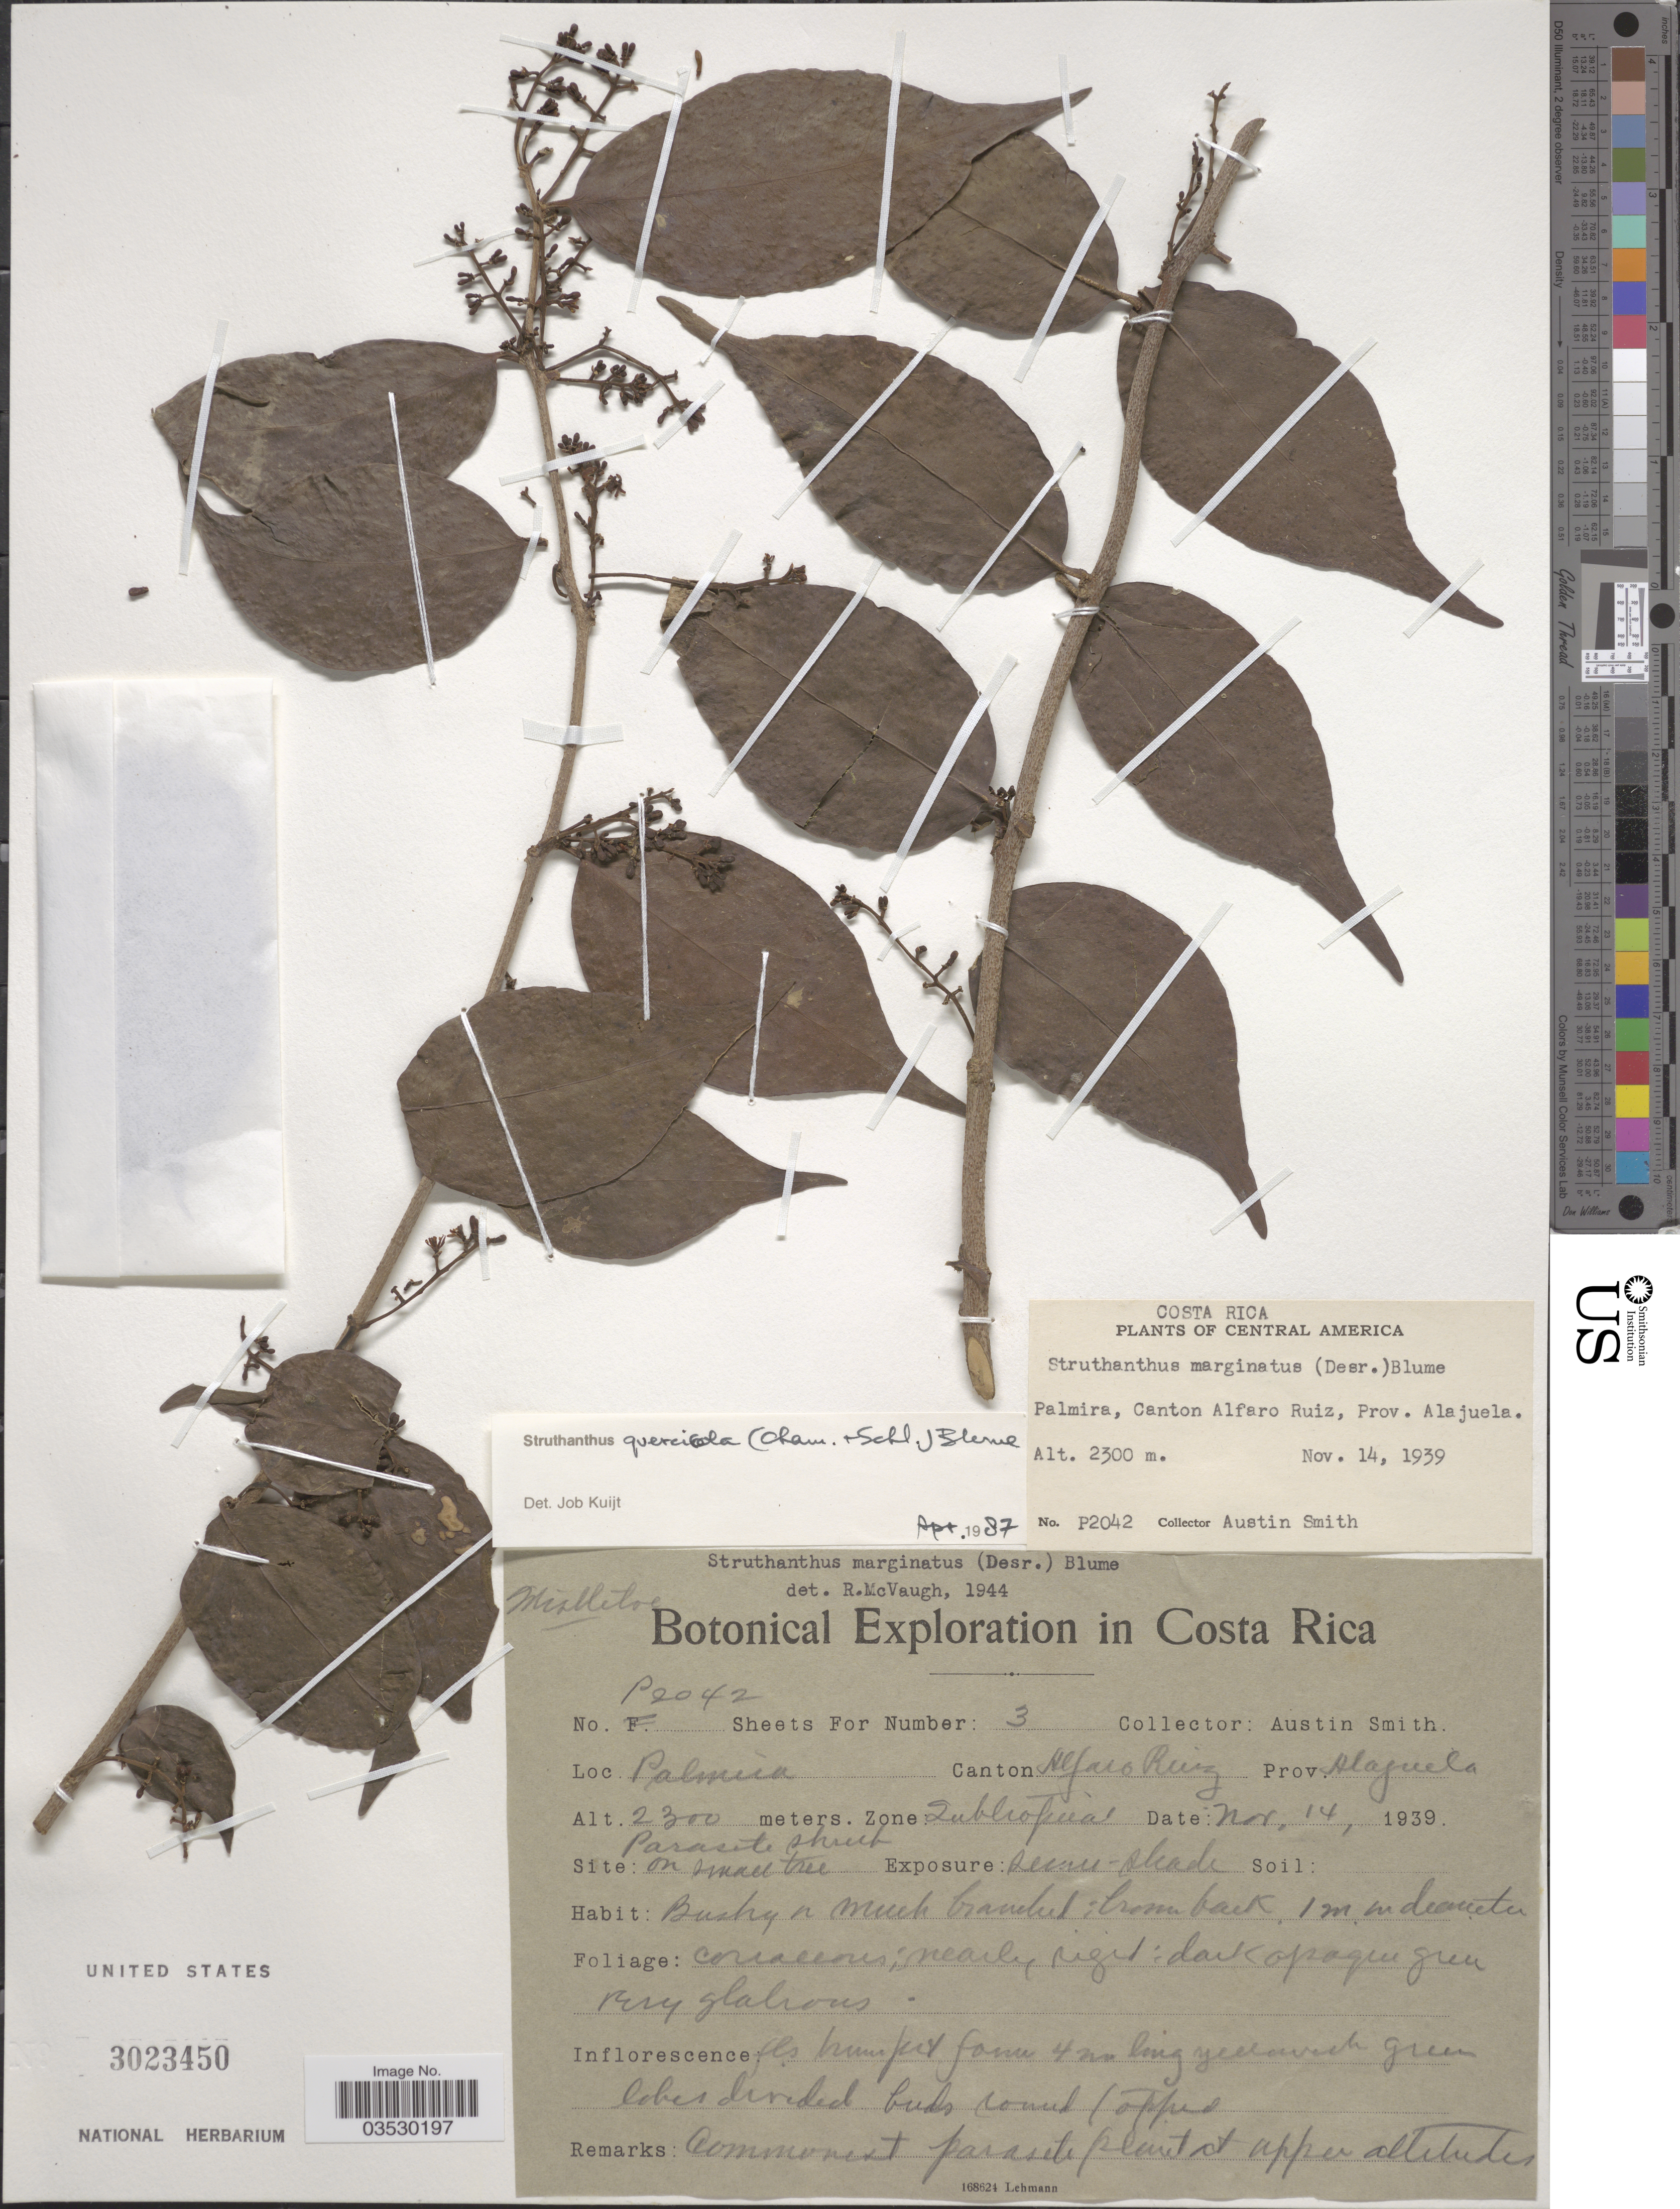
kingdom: Plantae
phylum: Tracheophyta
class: Magnoliopsida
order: Santalales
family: Loranthaceae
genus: Struthanthus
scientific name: Struthanthus quercicola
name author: (Kuijt) Cham. & Schltr.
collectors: Aust P. Smith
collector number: P2042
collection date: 1939-11-14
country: Costa Rica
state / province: Alajuela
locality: Palmira, Canton Alfaro Ruiz. Zone Subtropical.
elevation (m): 2300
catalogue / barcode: US 3023450